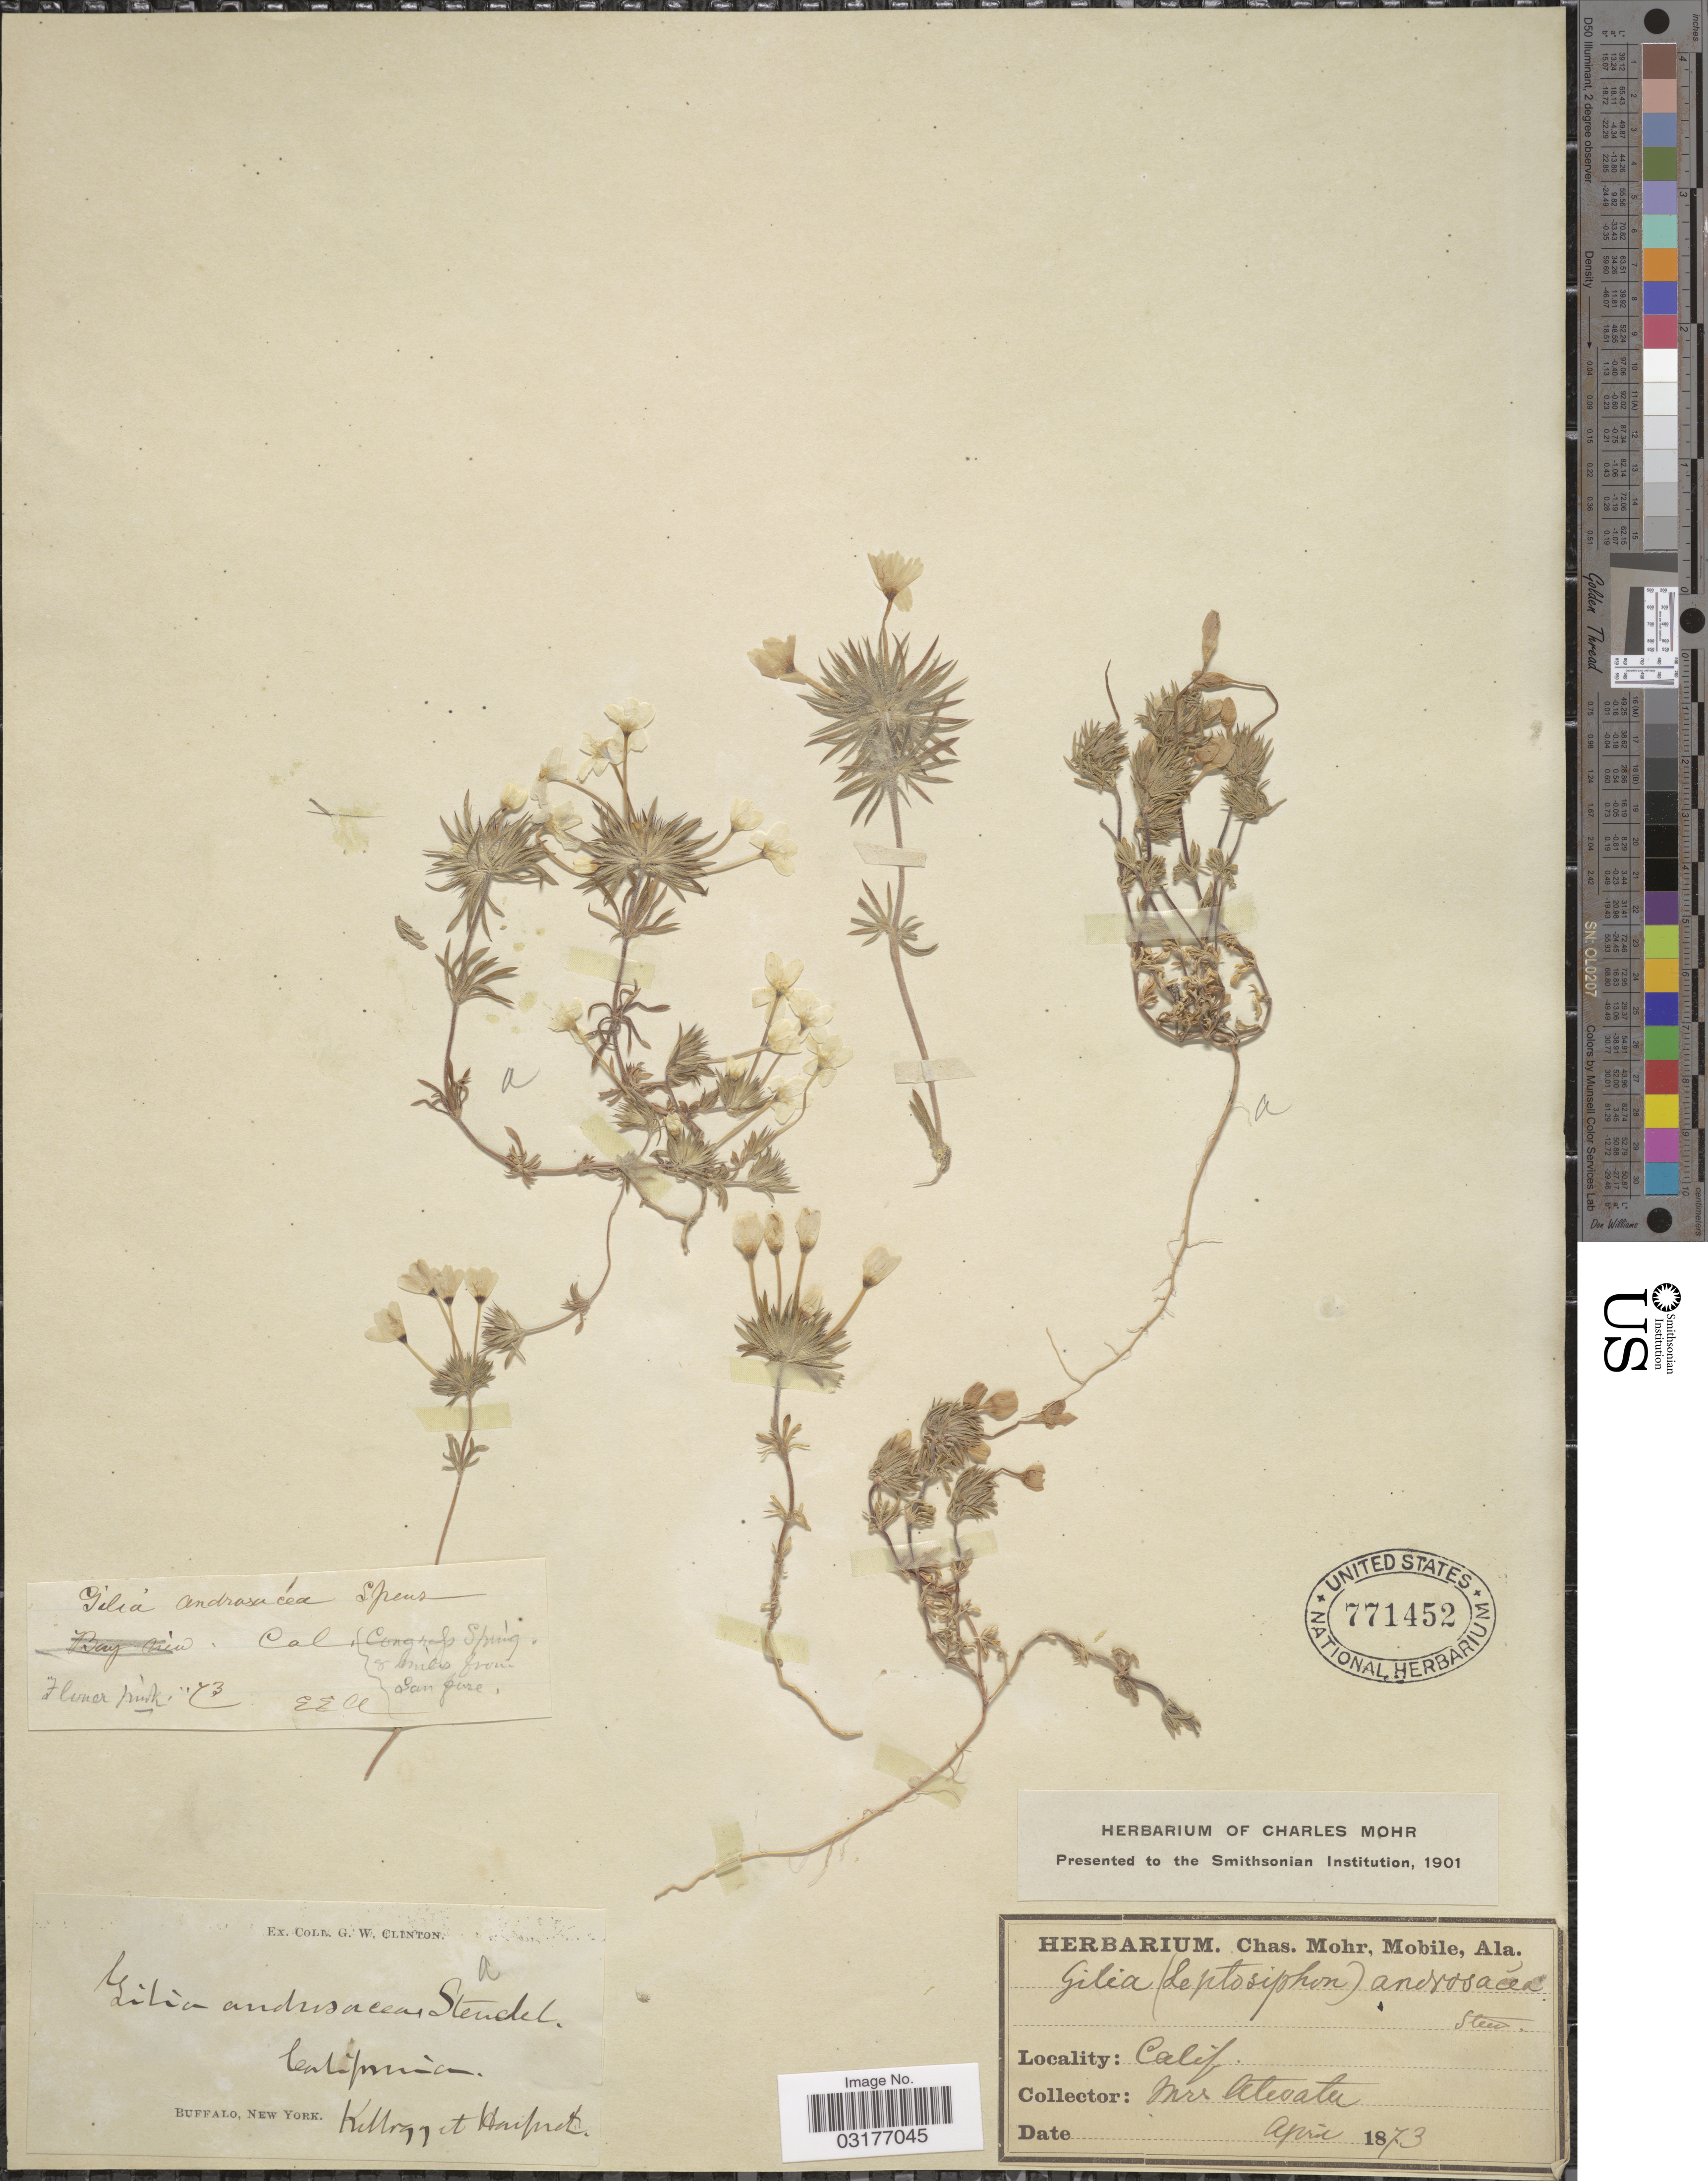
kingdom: Plantae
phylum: Tracheophyta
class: Magnoliopsida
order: Ericales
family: Polemoniaceae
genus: Leptosiphon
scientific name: Leptosiphon androsaceus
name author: Benth.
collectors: Atwater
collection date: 1873-04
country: United States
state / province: California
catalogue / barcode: US 771452